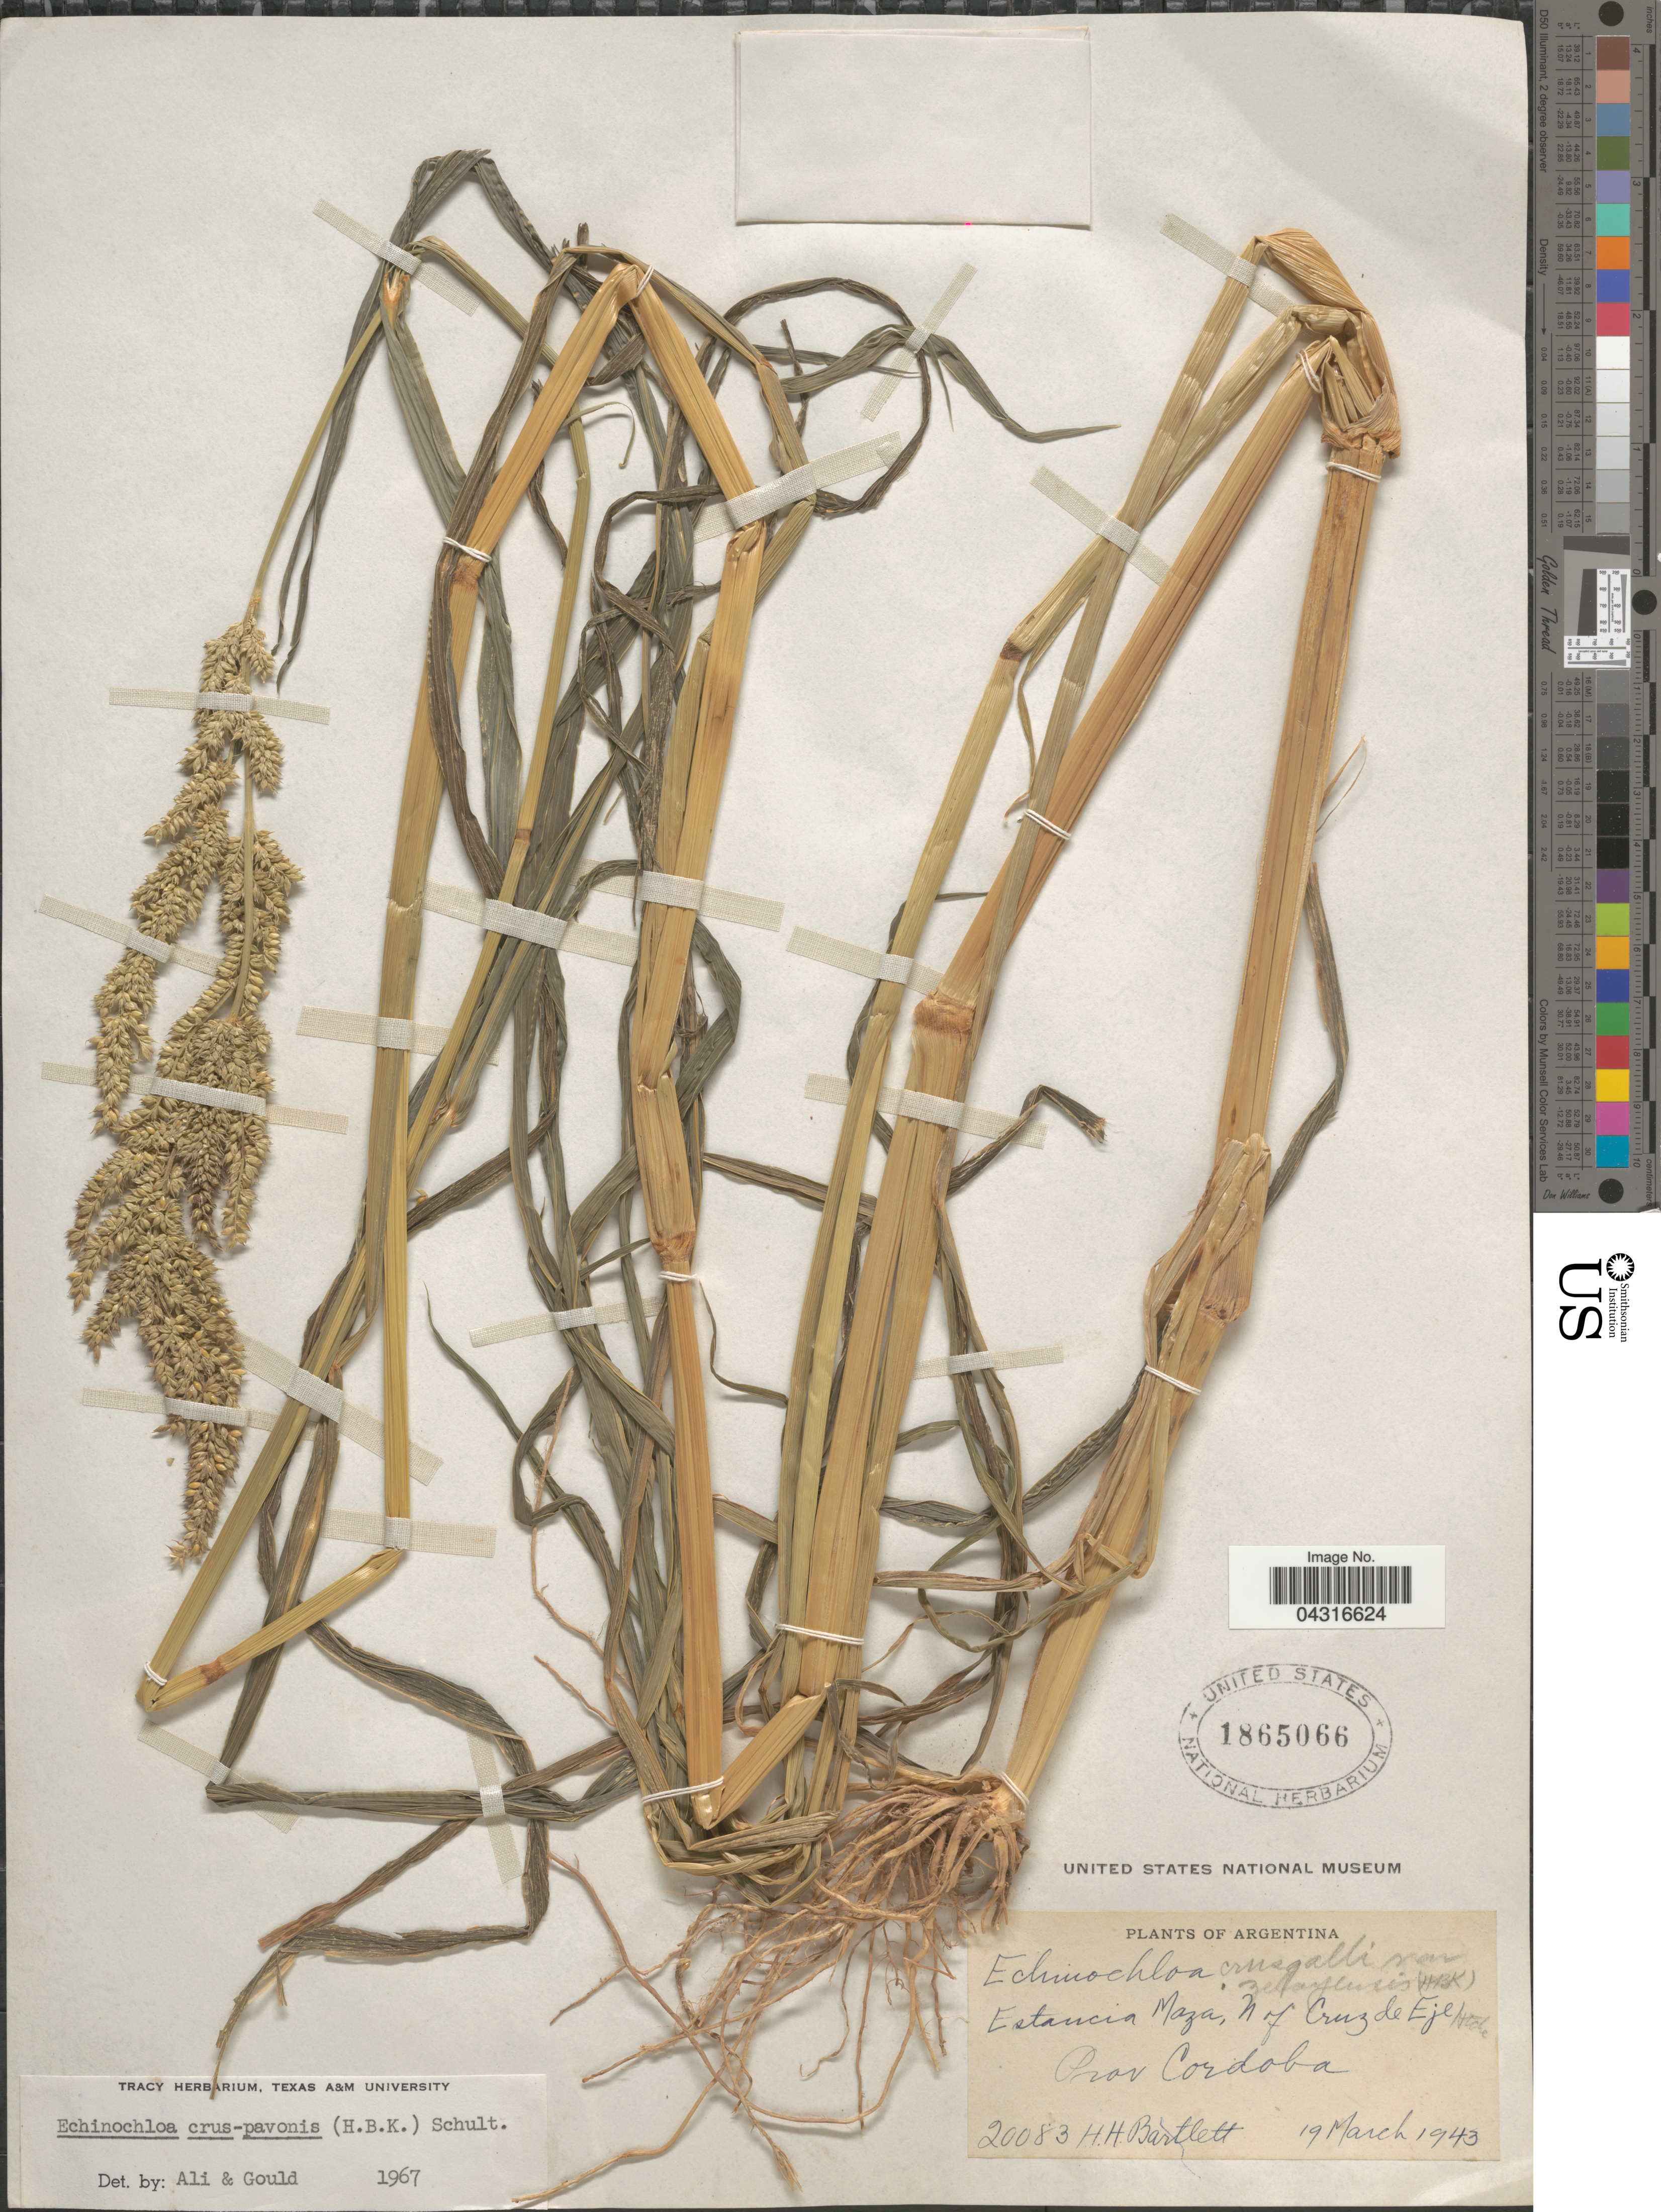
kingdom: Plantae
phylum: Tracheophyta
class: Liliopsida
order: Poales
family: Poaceae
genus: Echinochloa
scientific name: Echinochloa crus-pavonis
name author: (Kunth) Schult.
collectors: H. H. Bartlett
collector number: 20083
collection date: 1943-03-19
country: Argentina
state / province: Cordoba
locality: Estancia Maza, N. of Cruz de Eje.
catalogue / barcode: US 1865066